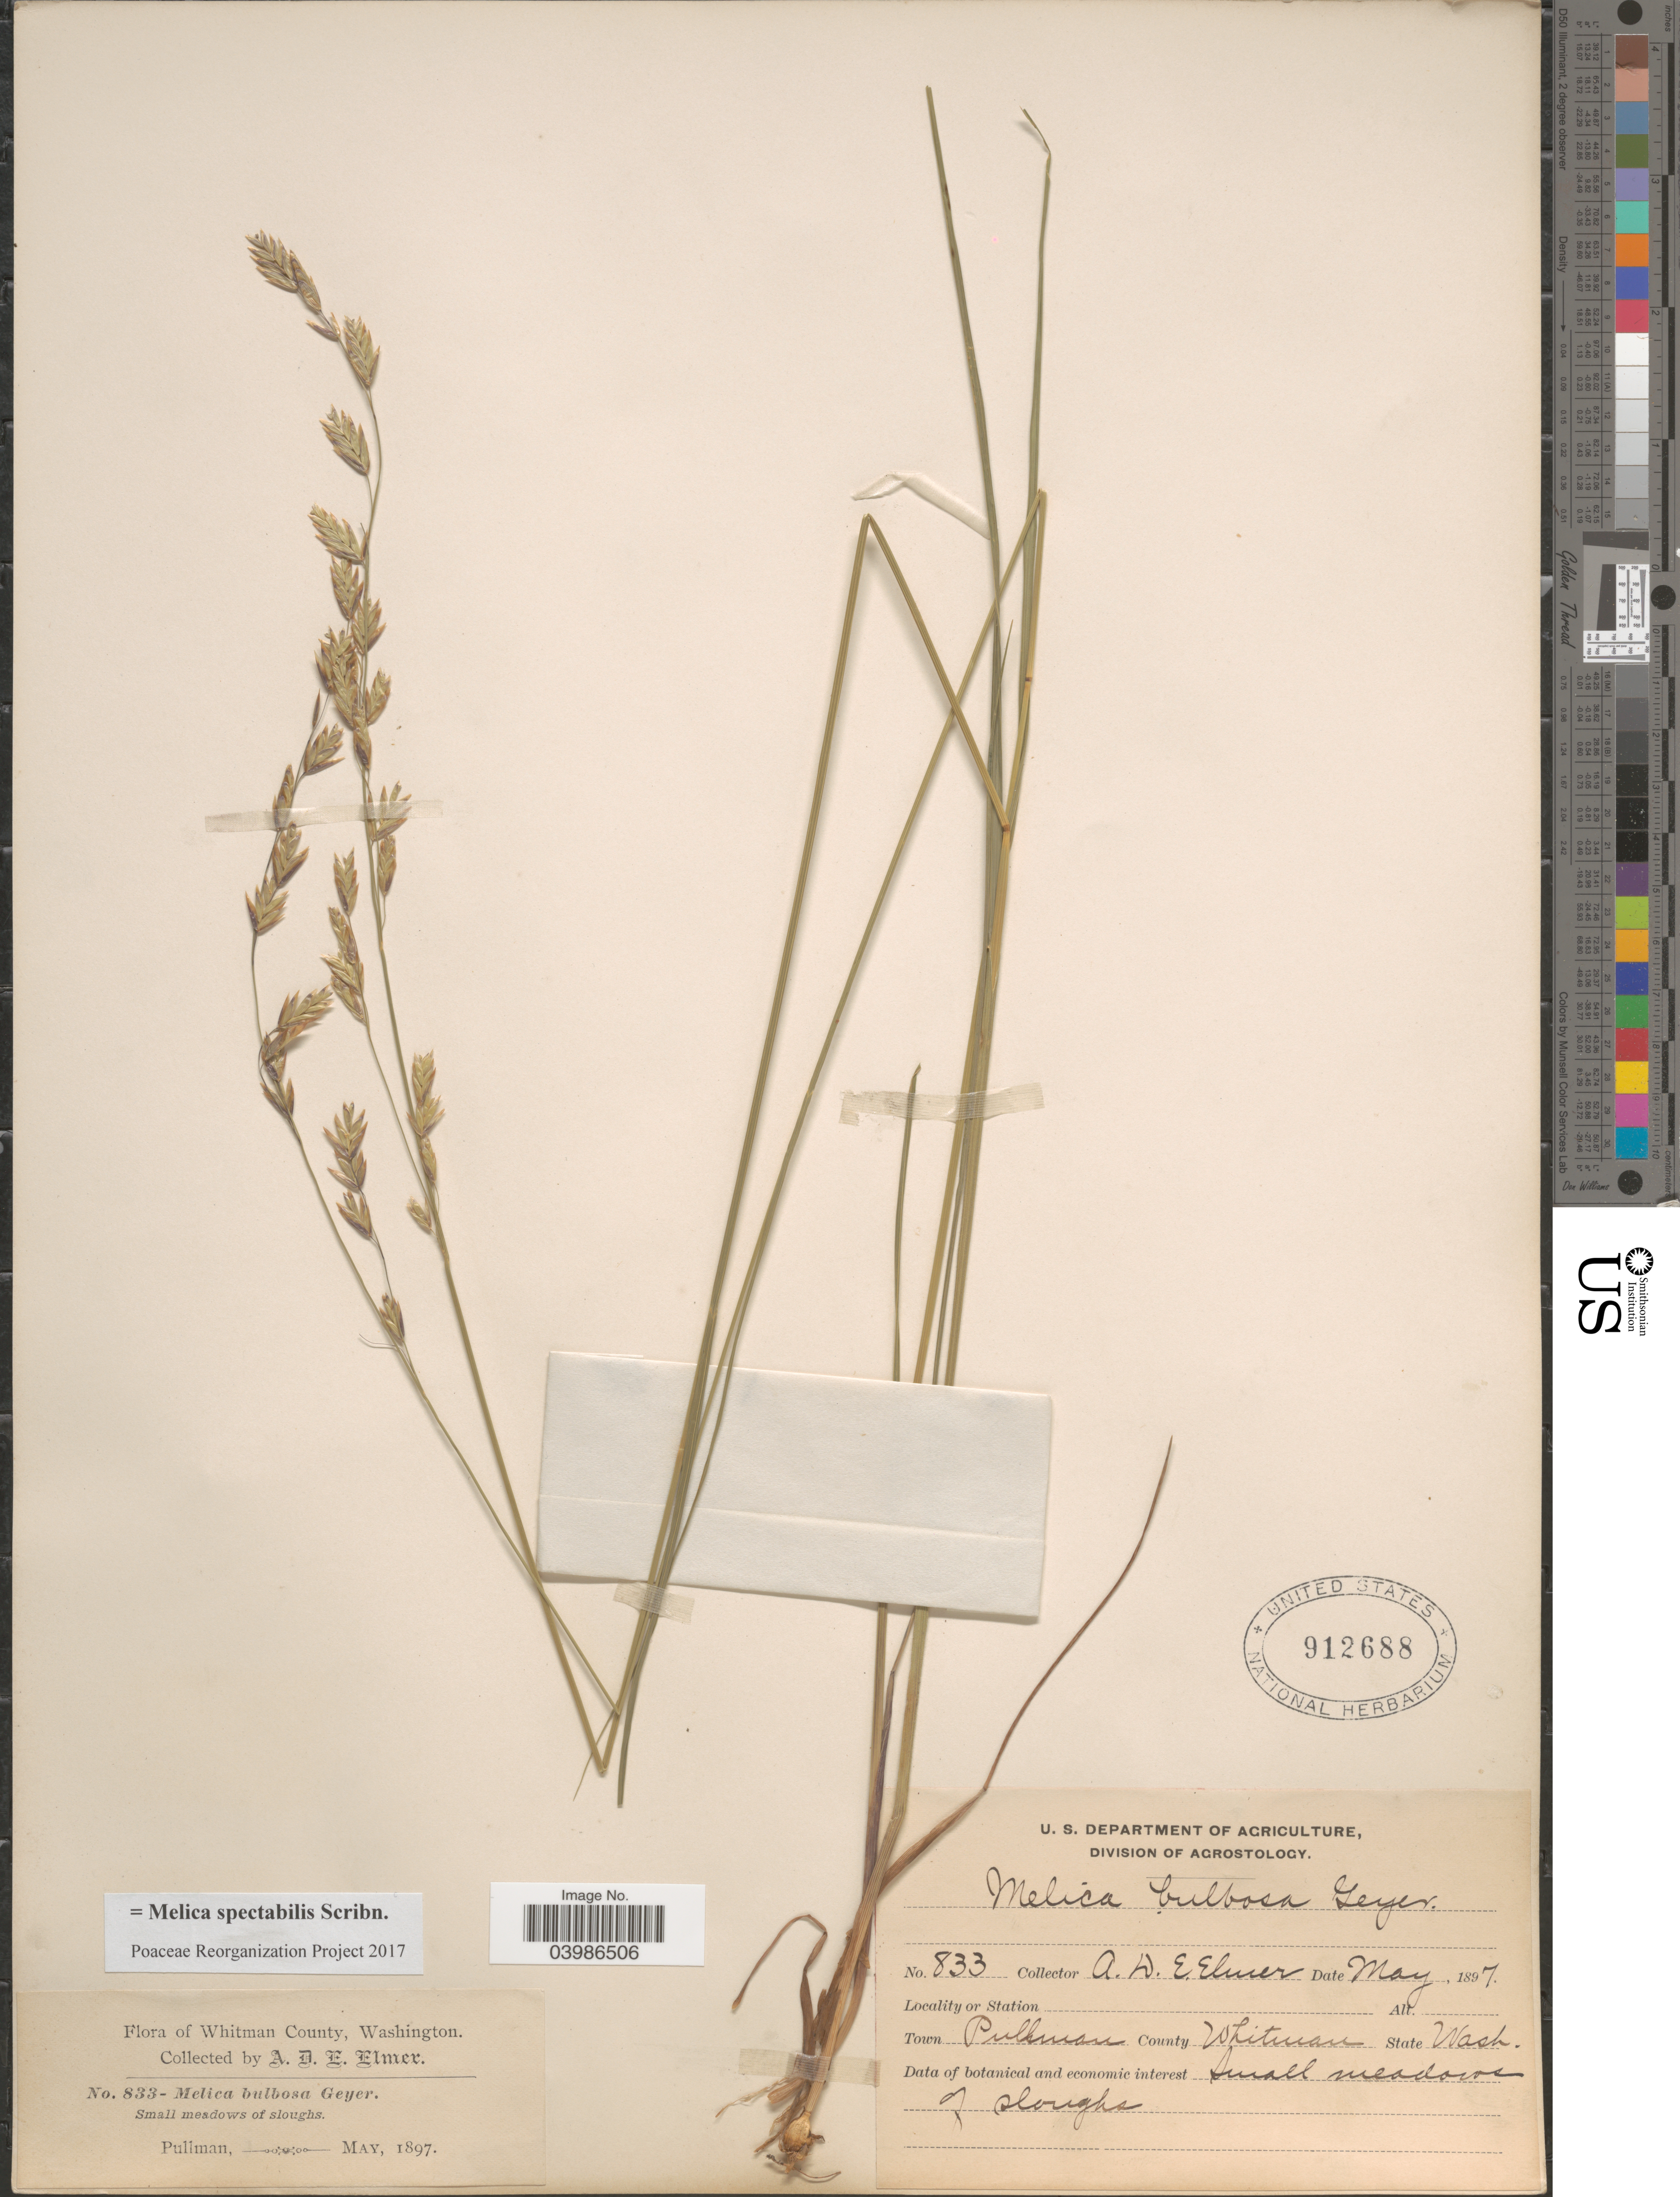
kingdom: Plantae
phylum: Tracheophyta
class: Liliopsida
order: Poales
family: Poaceae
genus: Melica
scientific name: Melica spectabilis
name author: Scribn.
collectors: A. D. E. Elmer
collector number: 833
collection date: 1897-05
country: United States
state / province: Washington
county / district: Whitman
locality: Whitman County. Pullman. Town Pullman. County Whitman.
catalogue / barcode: US 912688